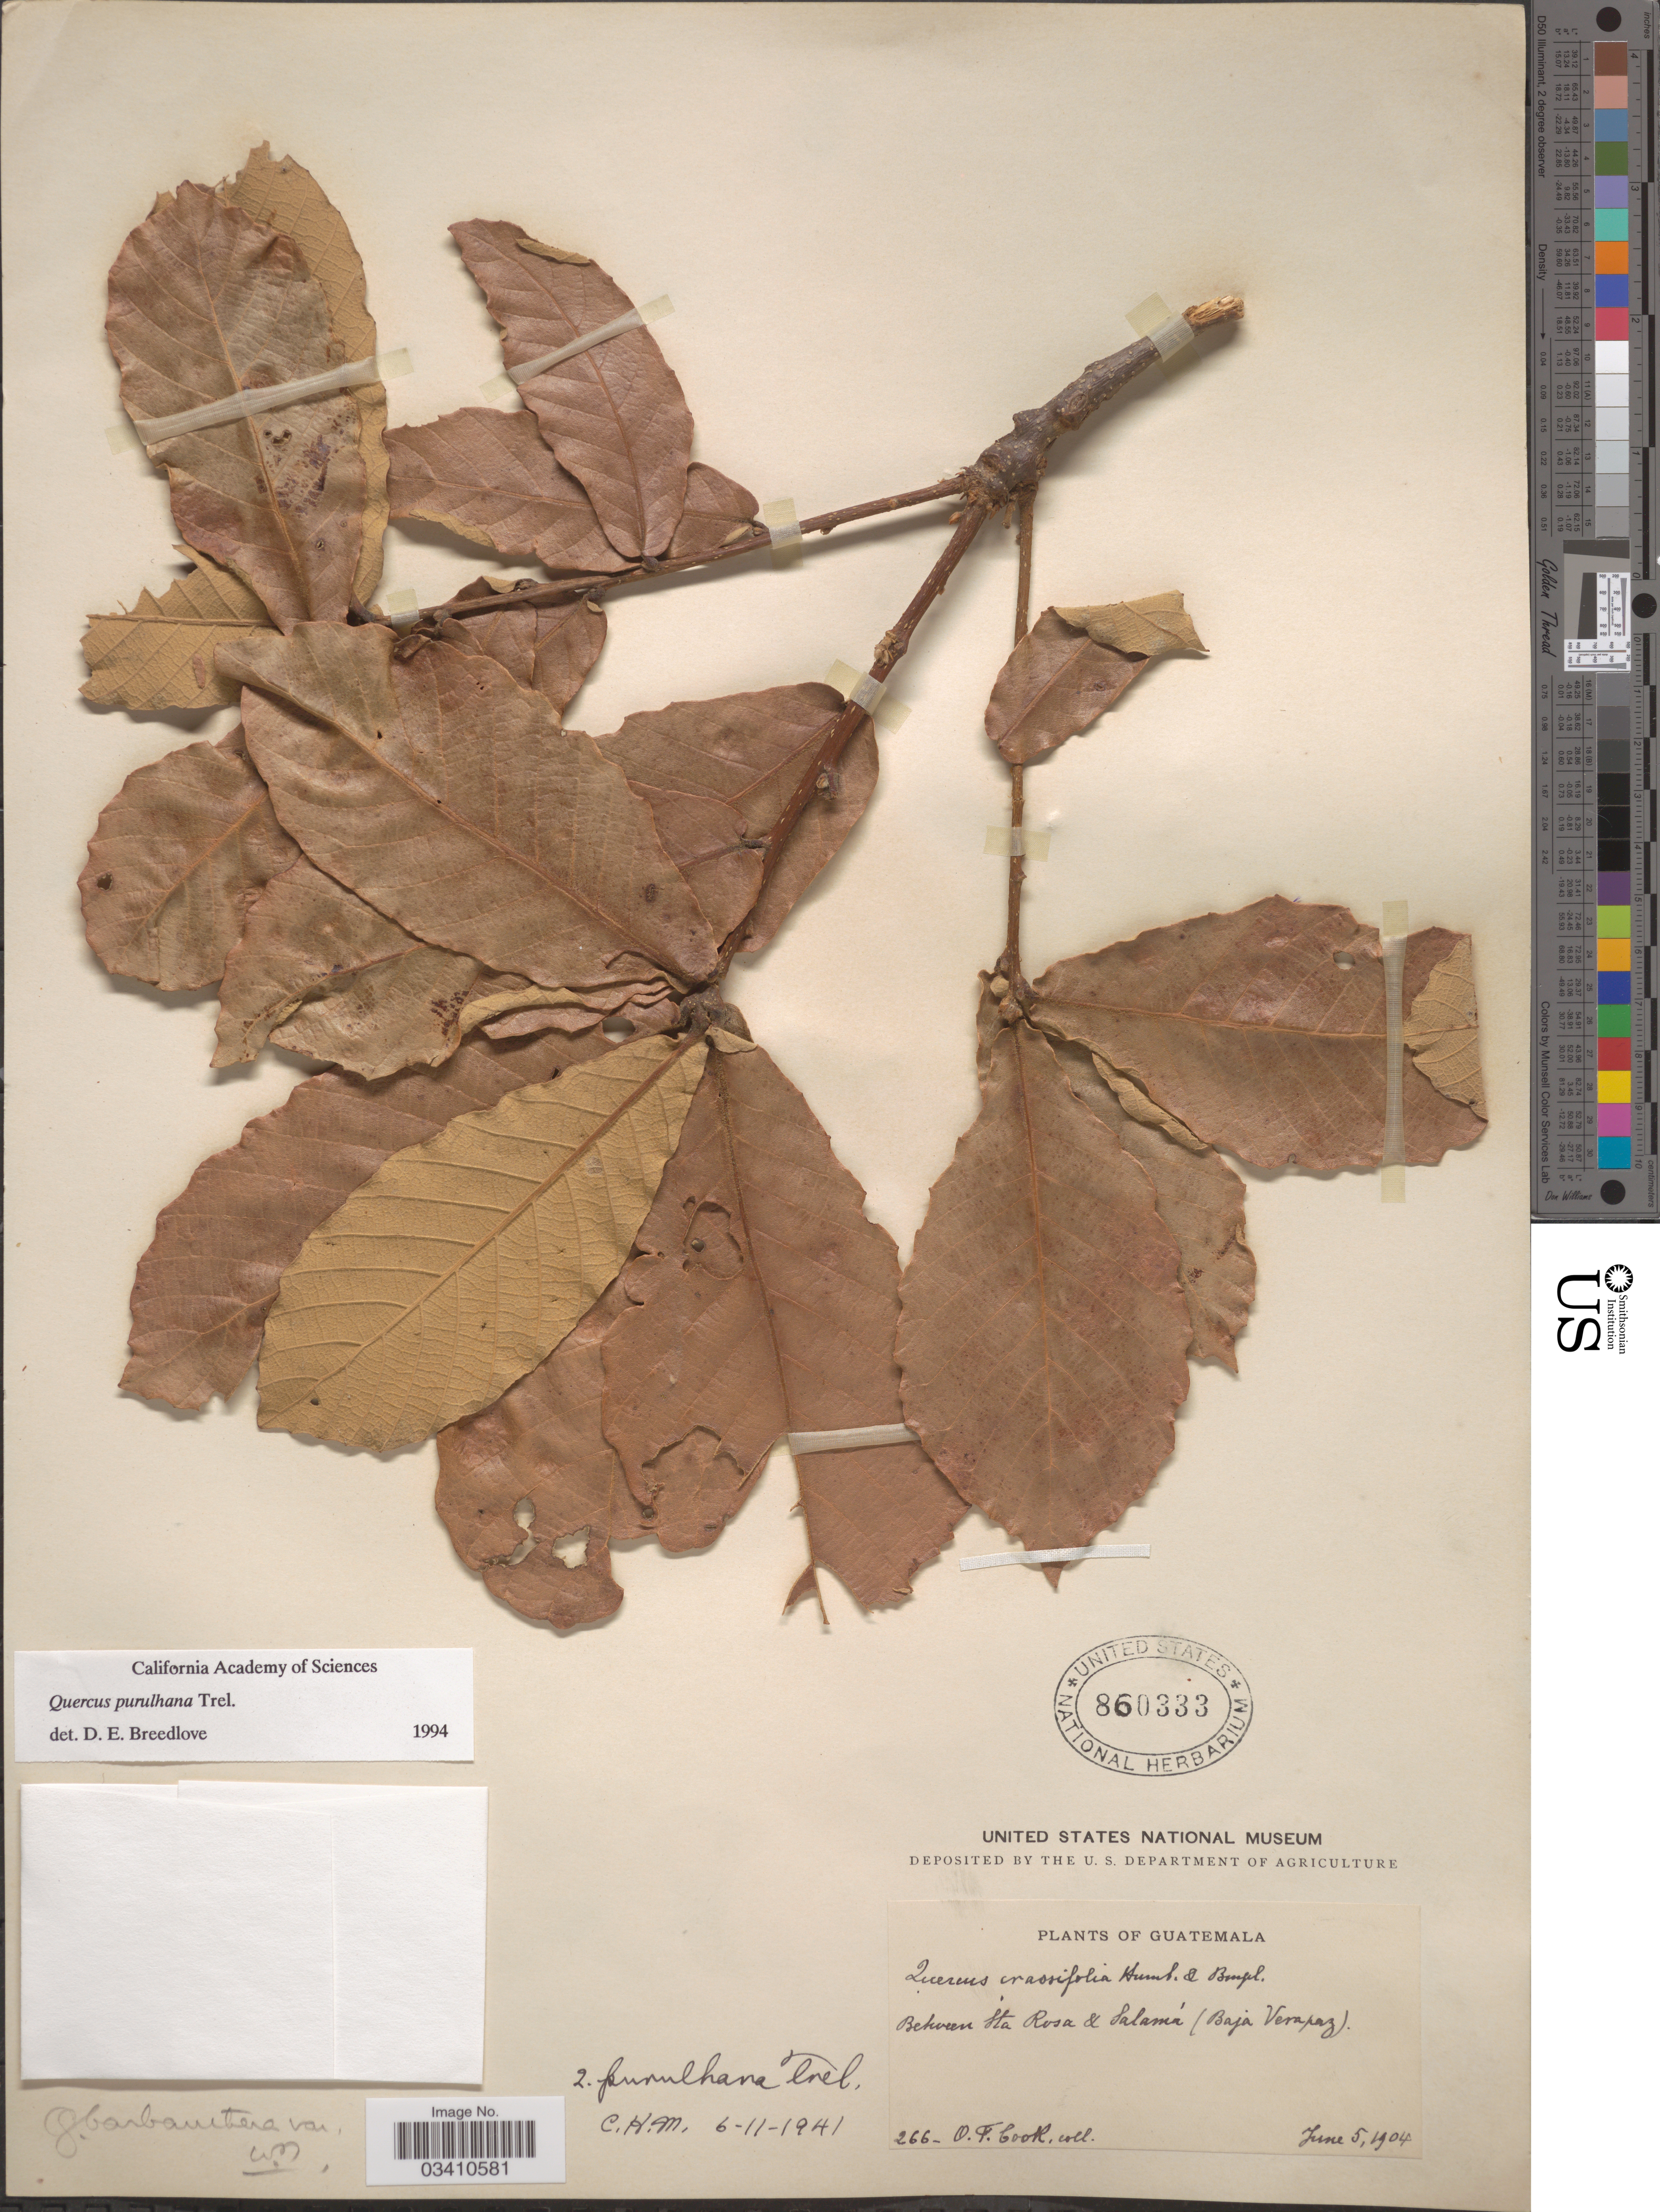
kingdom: Plantae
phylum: Tracheophyta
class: Magnoliopsida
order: Fagales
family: Fagaceae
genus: Quercus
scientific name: Quercus purulhana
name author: Trel.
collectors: O. F. Cook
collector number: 266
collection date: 1904-06-05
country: Guatemala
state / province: Baja Verapaz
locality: Between Sta Rosa & Salamá.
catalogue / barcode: US 860333